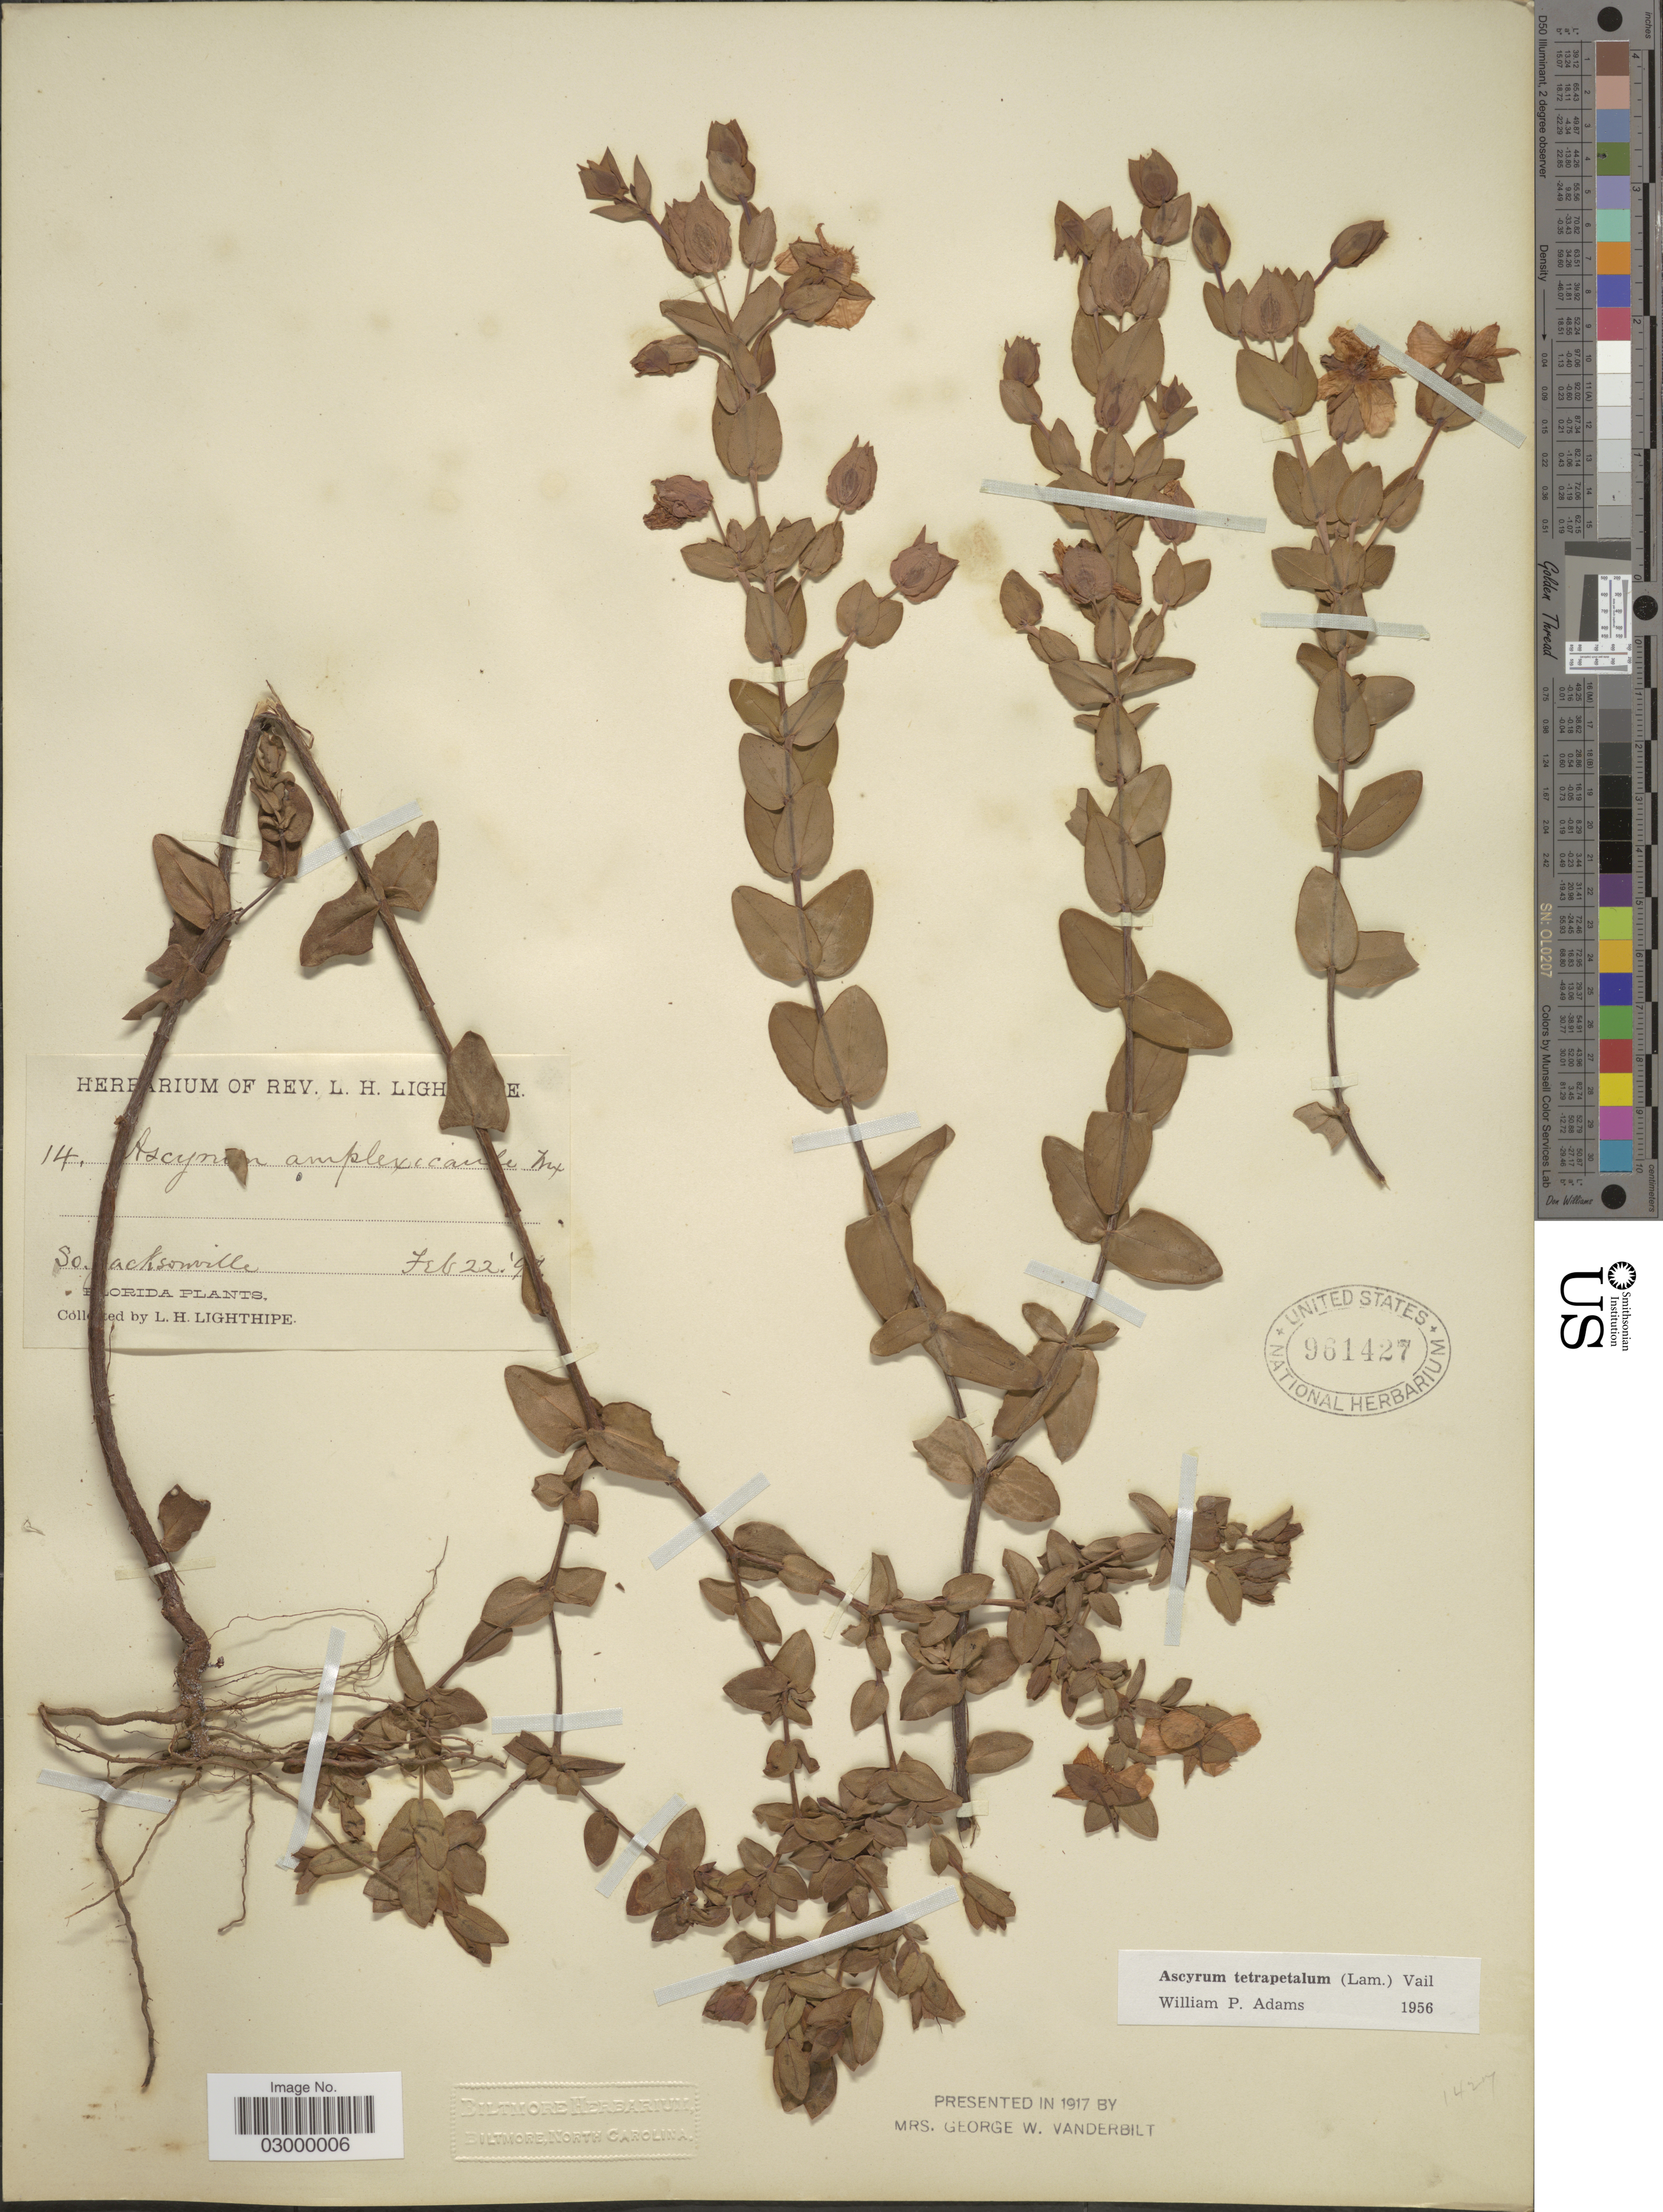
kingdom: Plantae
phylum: Tracheophyta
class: Magnoliopsida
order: Malpighiales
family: Hypericaceae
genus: Hypericum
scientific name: Hypericum tetrapetalum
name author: Lam.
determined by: Strong, Mark T., (BOT), Smithsonian Institution - National Museum of Natural History (UNITED STATES)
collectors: L. H. Lighthipe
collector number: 14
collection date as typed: Feb. 22 '9!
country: United States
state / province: Florida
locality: So. Jacksonville.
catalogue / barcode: US 961427